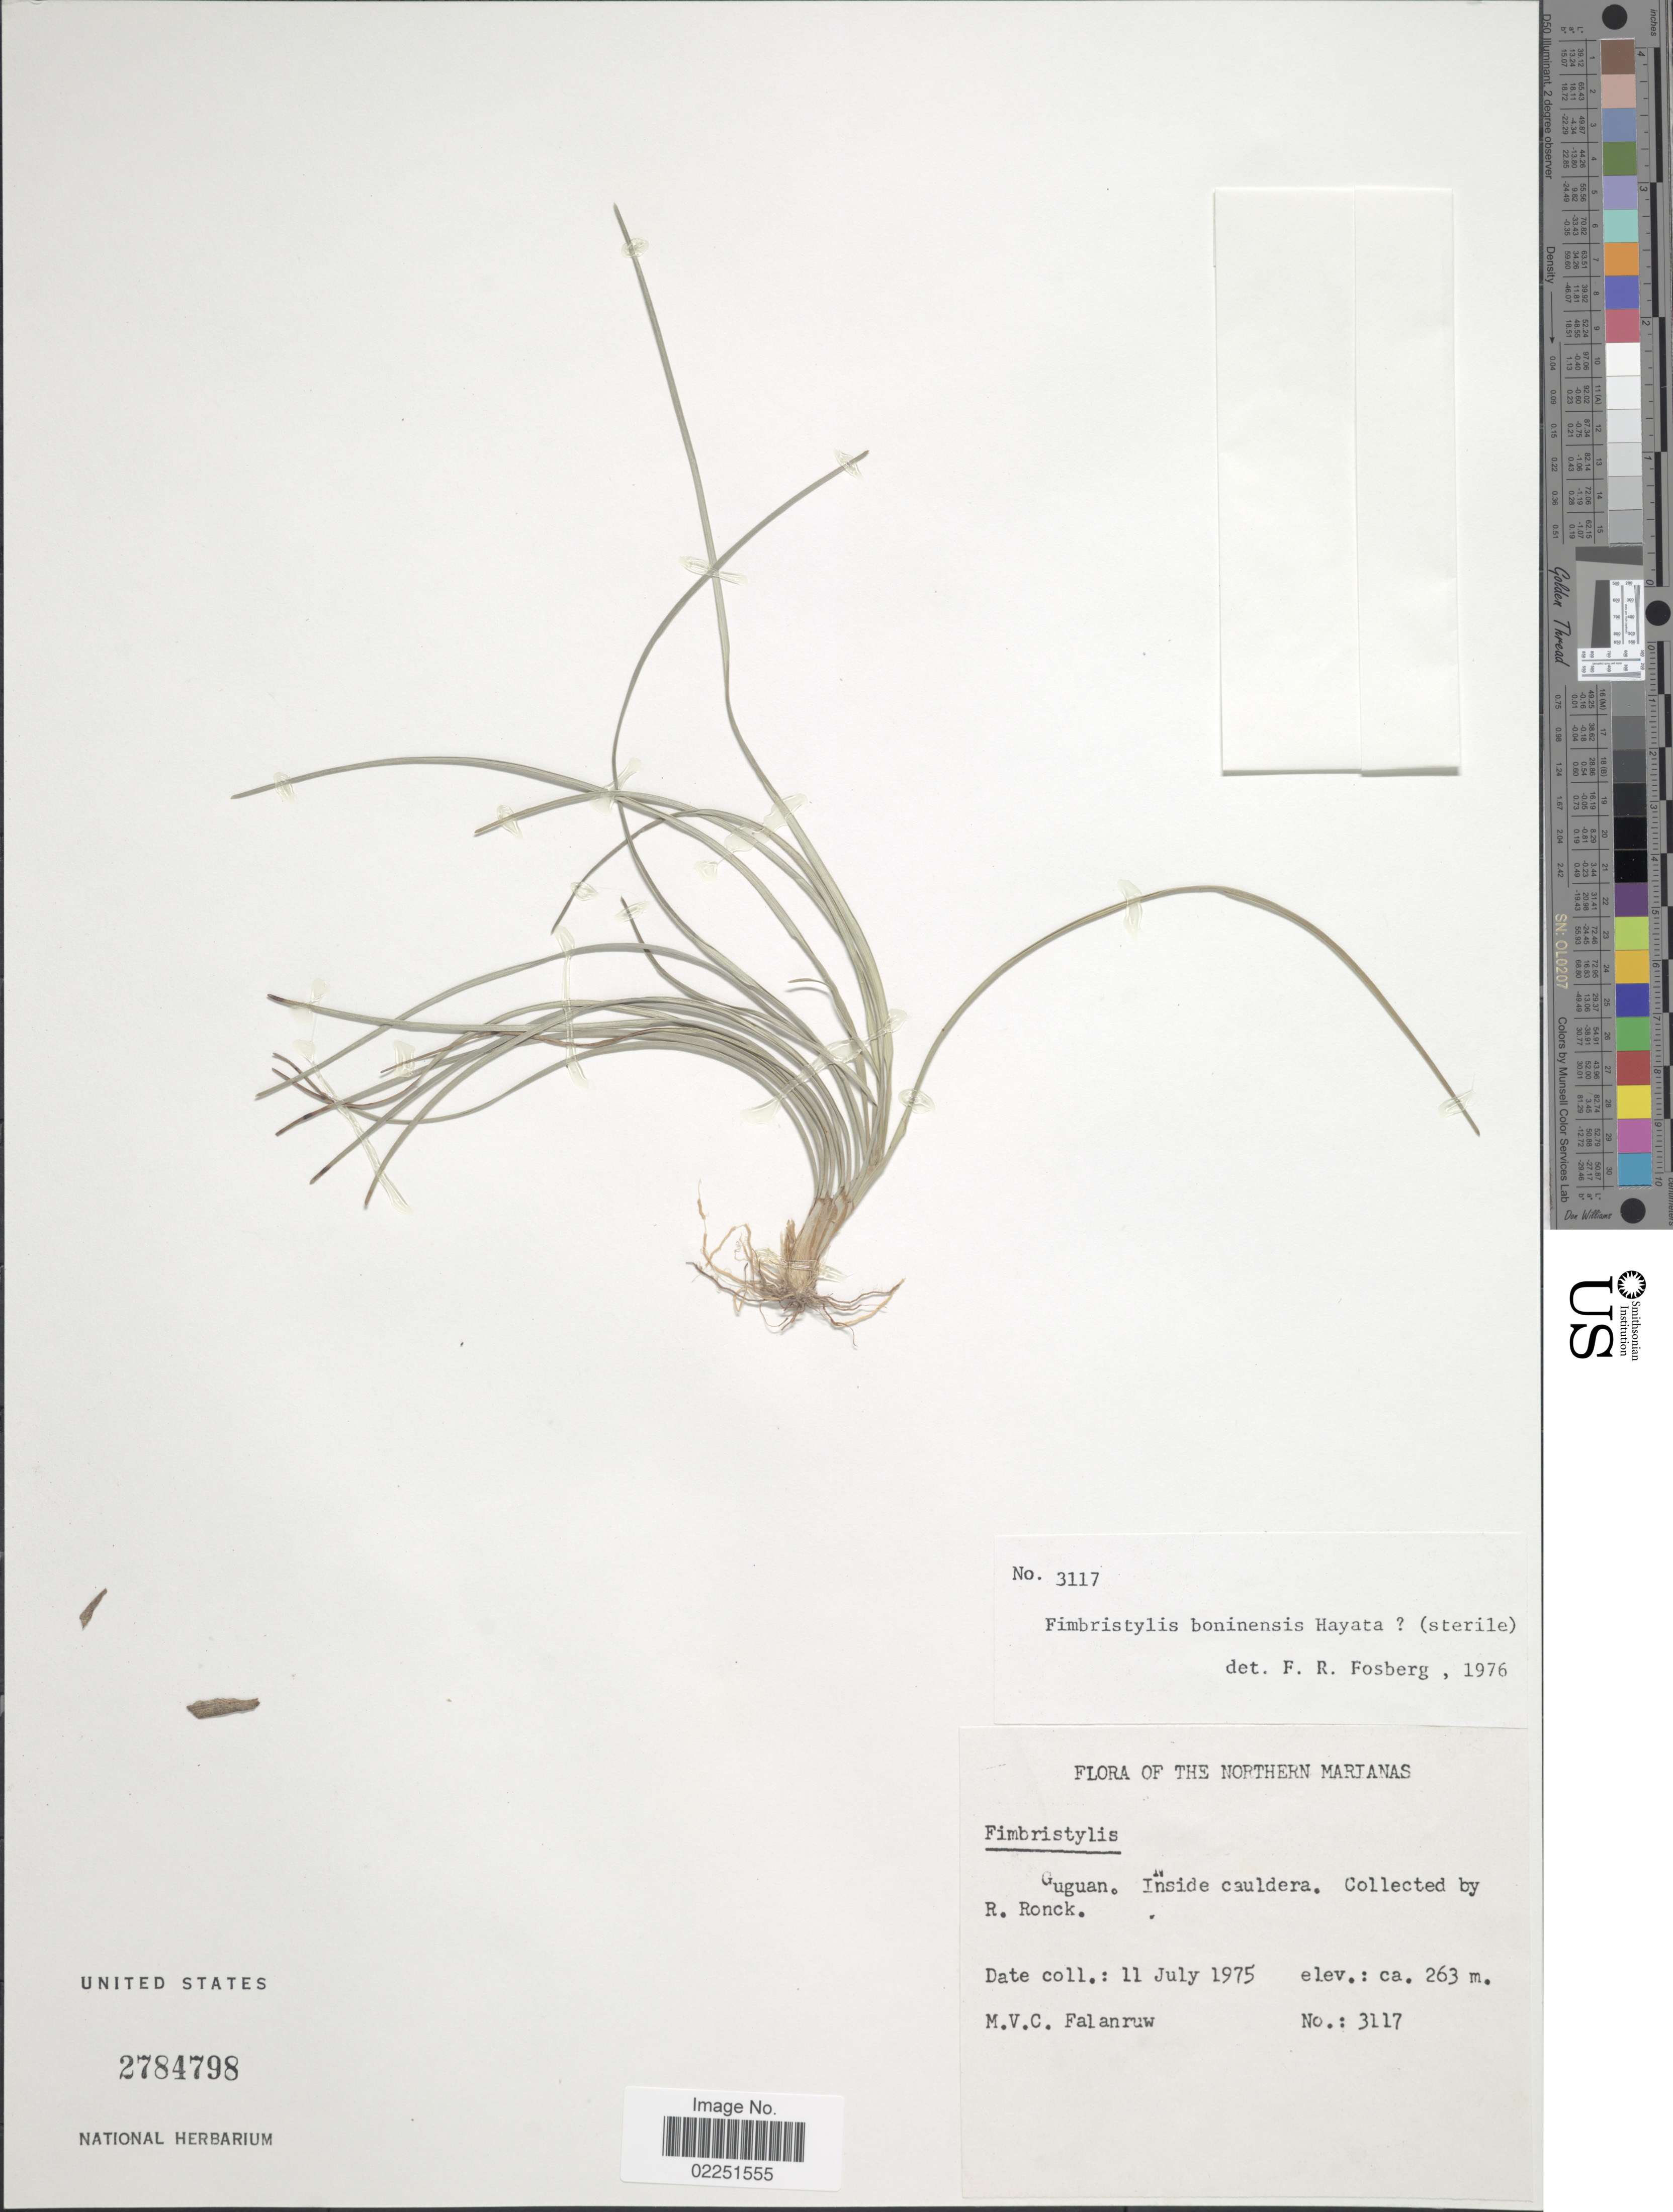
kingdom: Plantae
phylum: Tracheophyta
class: Liliopsida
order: Poales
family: Cyperaceae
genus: Fimbristylis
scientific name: Fimbristylis boninensis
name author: Hayata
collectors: R. Ronck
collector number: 3117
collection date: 1975-07-11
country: Northern Mariana Islands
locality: Guguan. Inside cauldera.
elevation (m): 263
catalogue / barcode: US 2784798